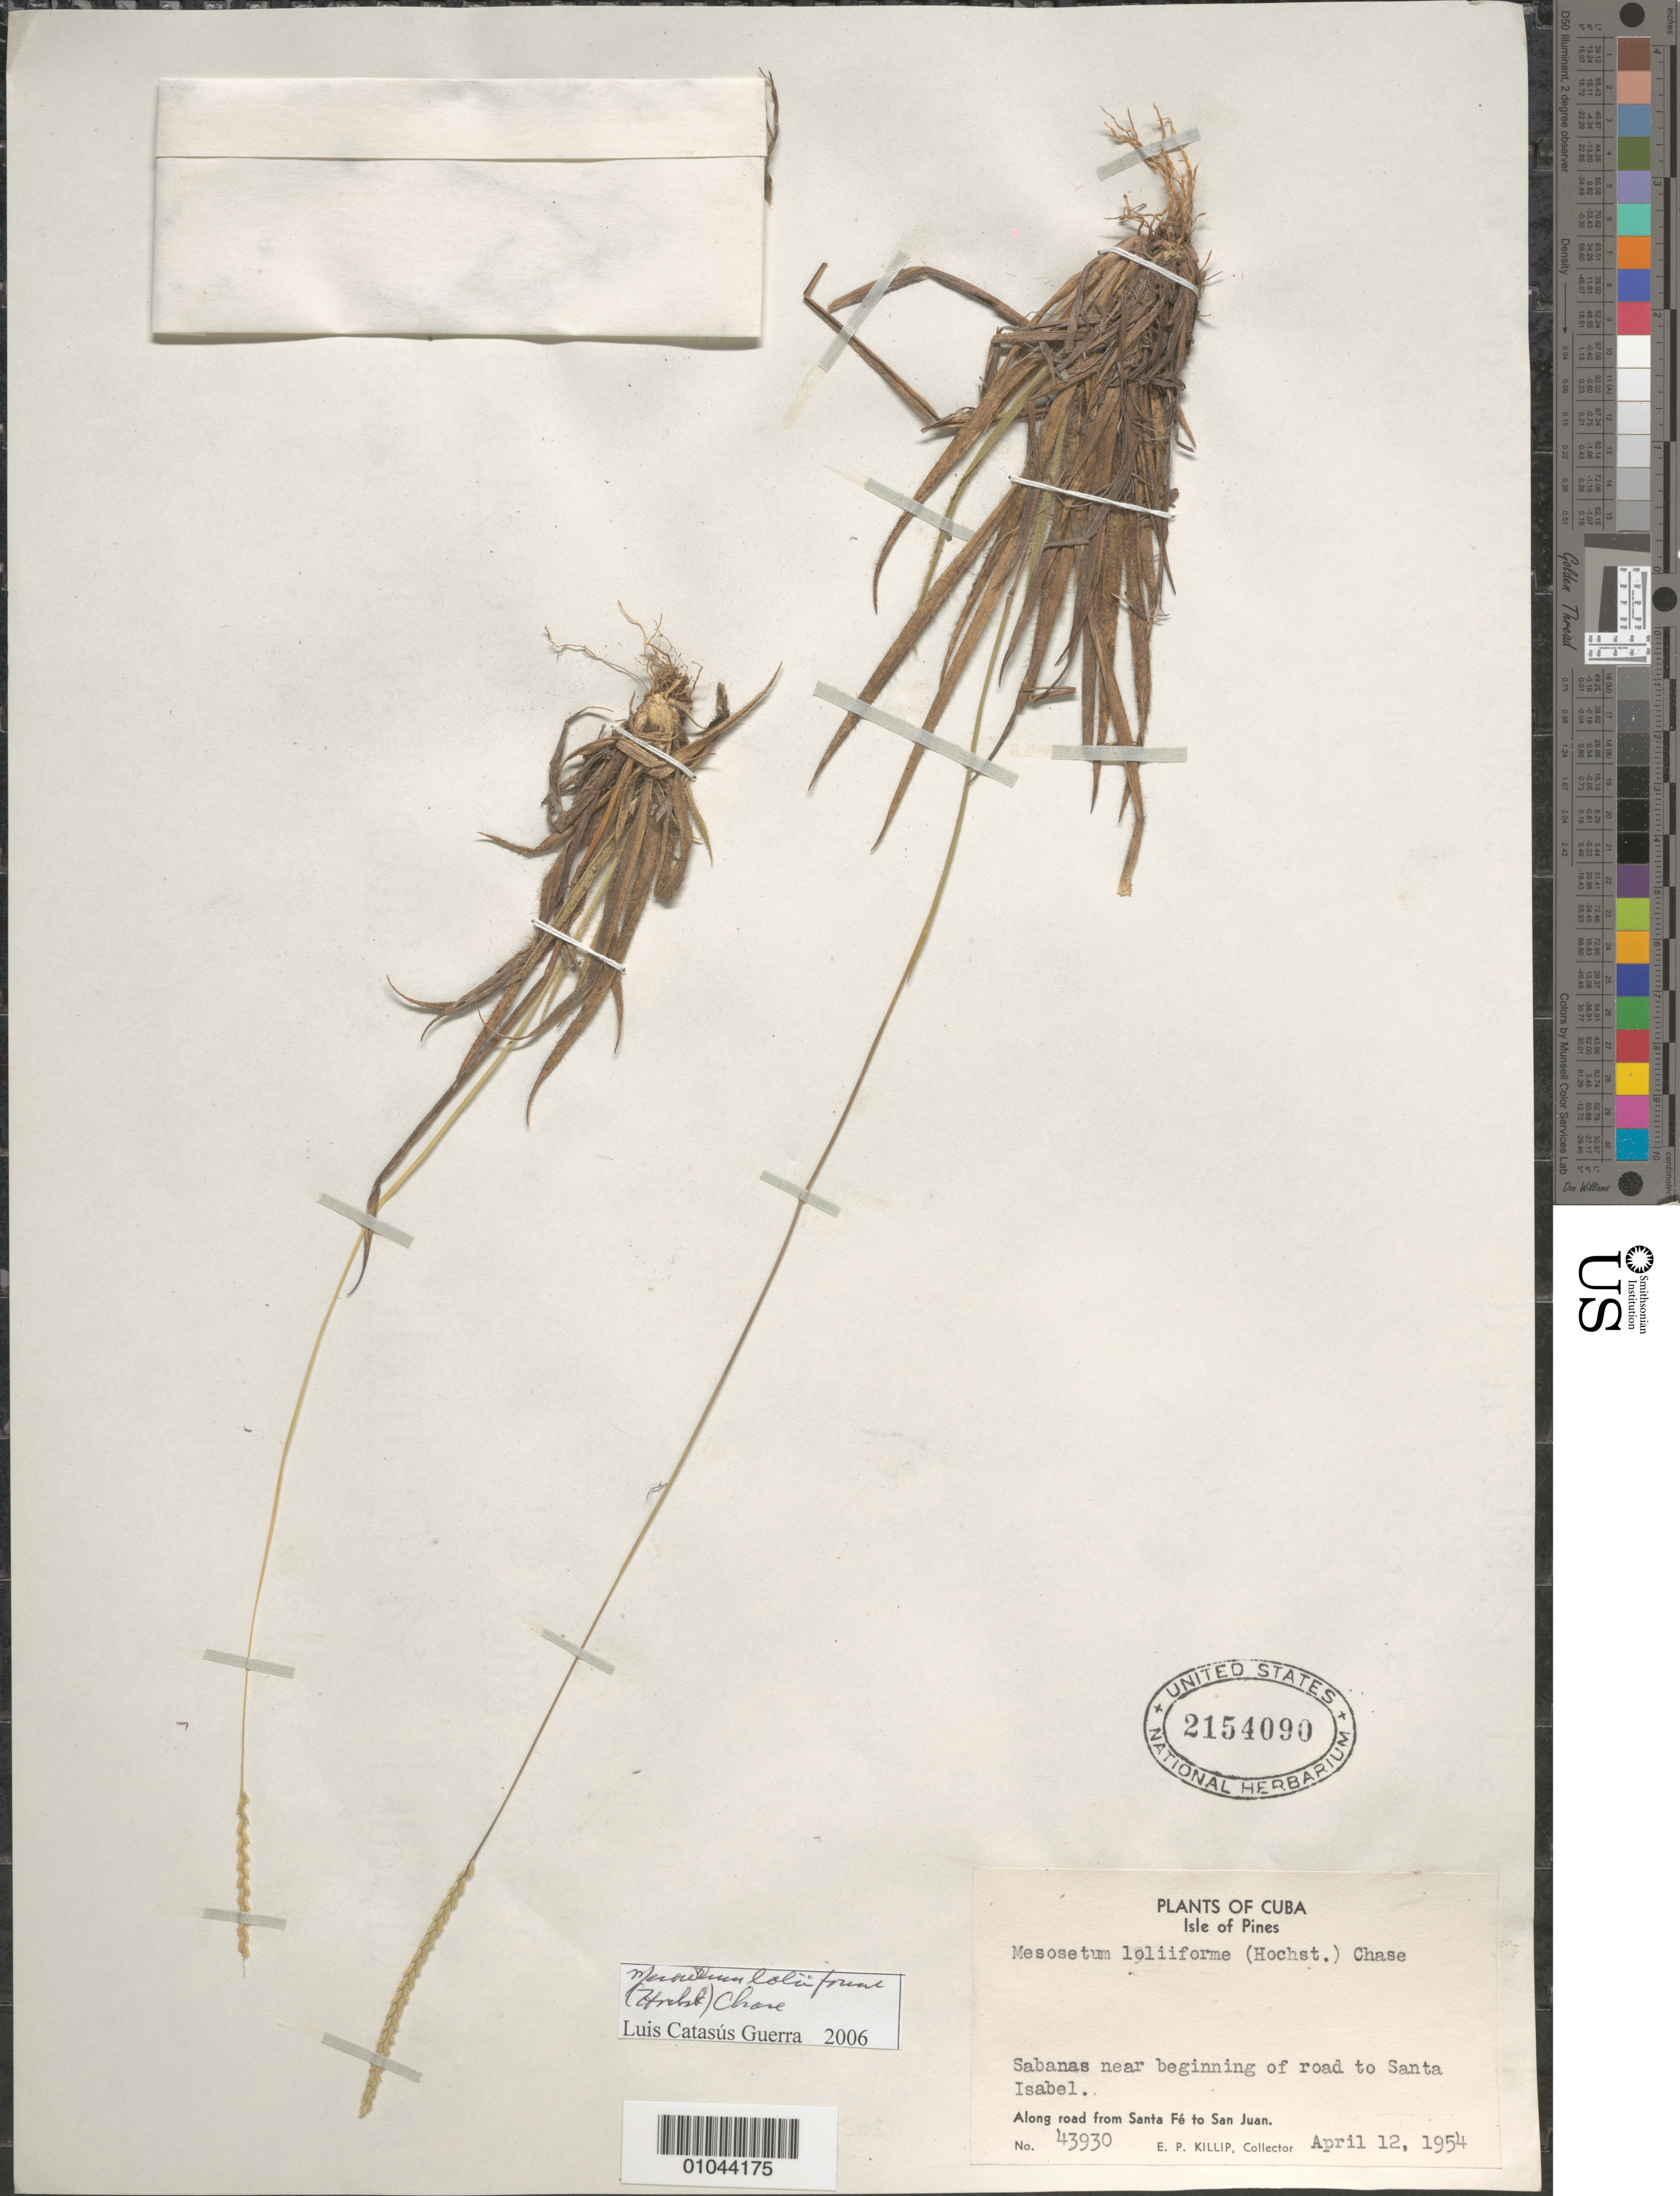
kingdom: Plantae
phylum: Tracheophyta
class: Liliopsida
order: Poales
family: Poaceae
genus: Mesosetum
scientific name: Mesosetum loliiforme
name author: (Hochst. ex Steud.) Chase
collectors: E. P. Killip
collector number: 43930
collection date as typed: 12 Apr 1954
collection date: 1954-04-12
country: Cuba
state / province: Isla de la Juventud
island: Isla de la Juventud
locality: [Isle of Pines], Along road from Santa Fe to San Juan, Sabanas near beginning of road to Santa Isabel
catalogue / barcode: US 2154090